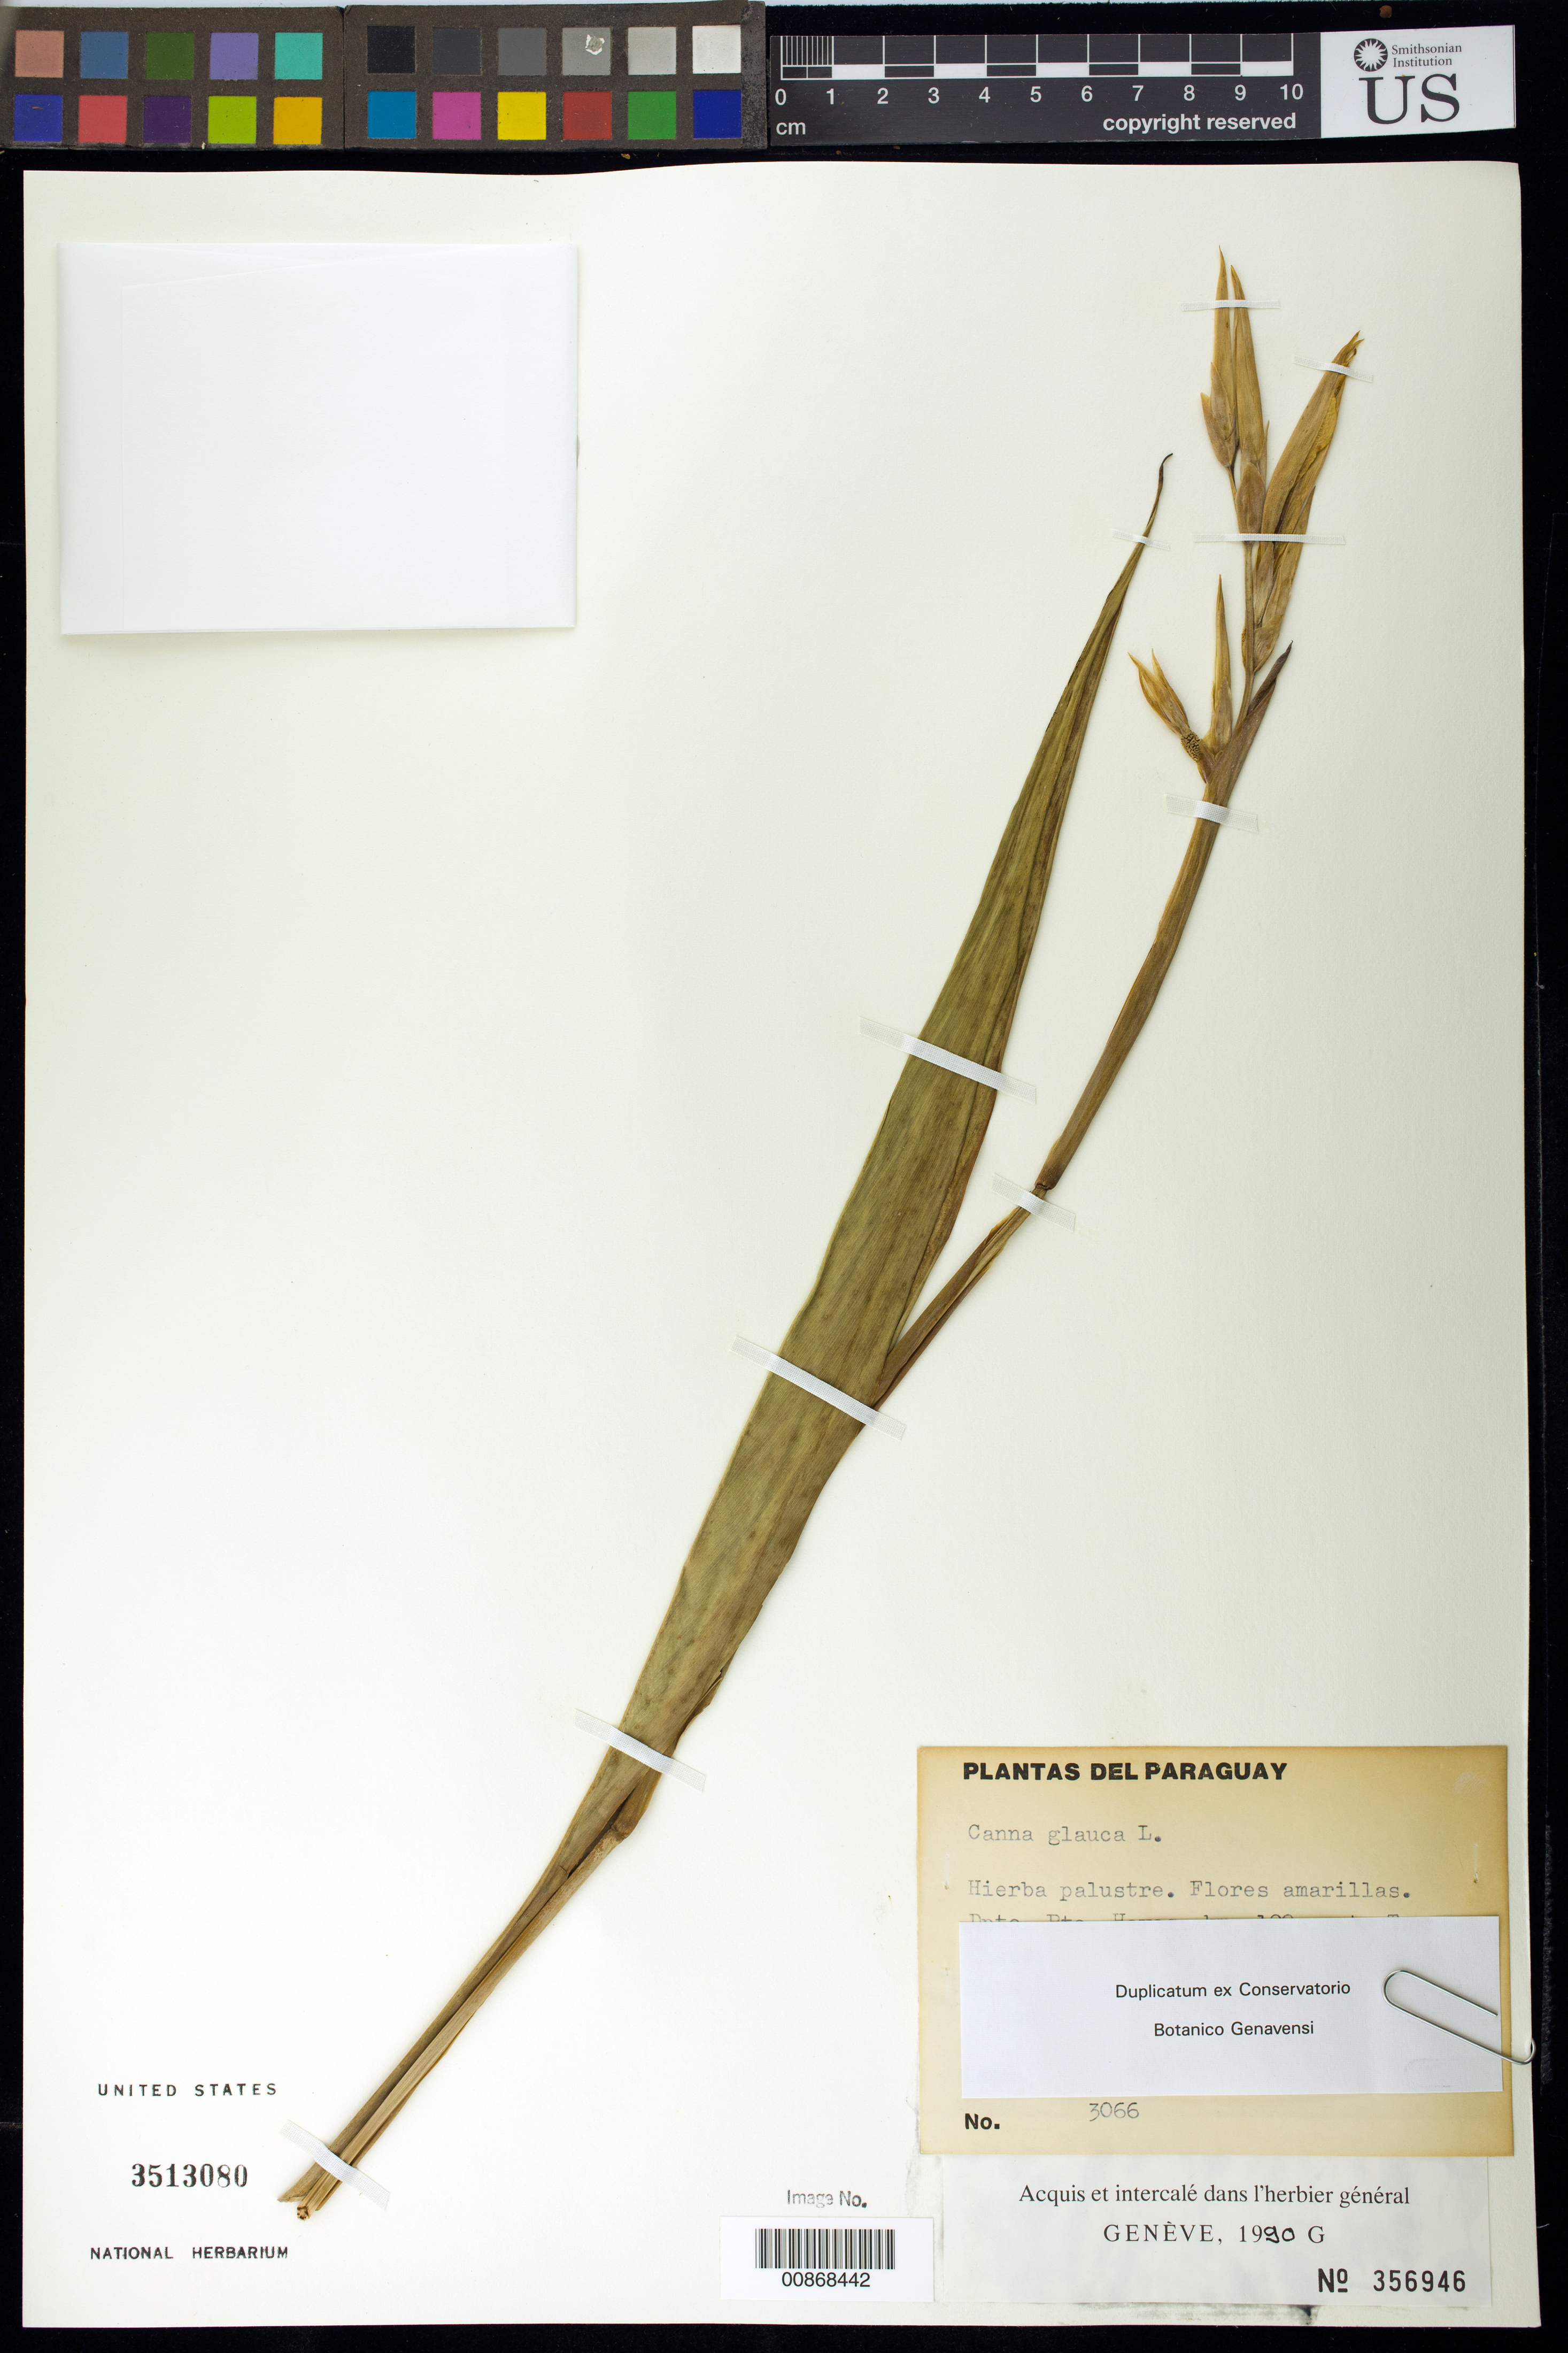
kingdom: Plantae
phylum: Tracheophyta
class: Liliopsida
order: Zingiberales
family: Cannaceae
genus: Canna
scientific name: Canna glauca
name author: L.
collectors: F. Mereles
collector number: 3066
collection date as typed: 1989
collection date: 1989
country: Paraguay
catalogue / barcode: US 3513080